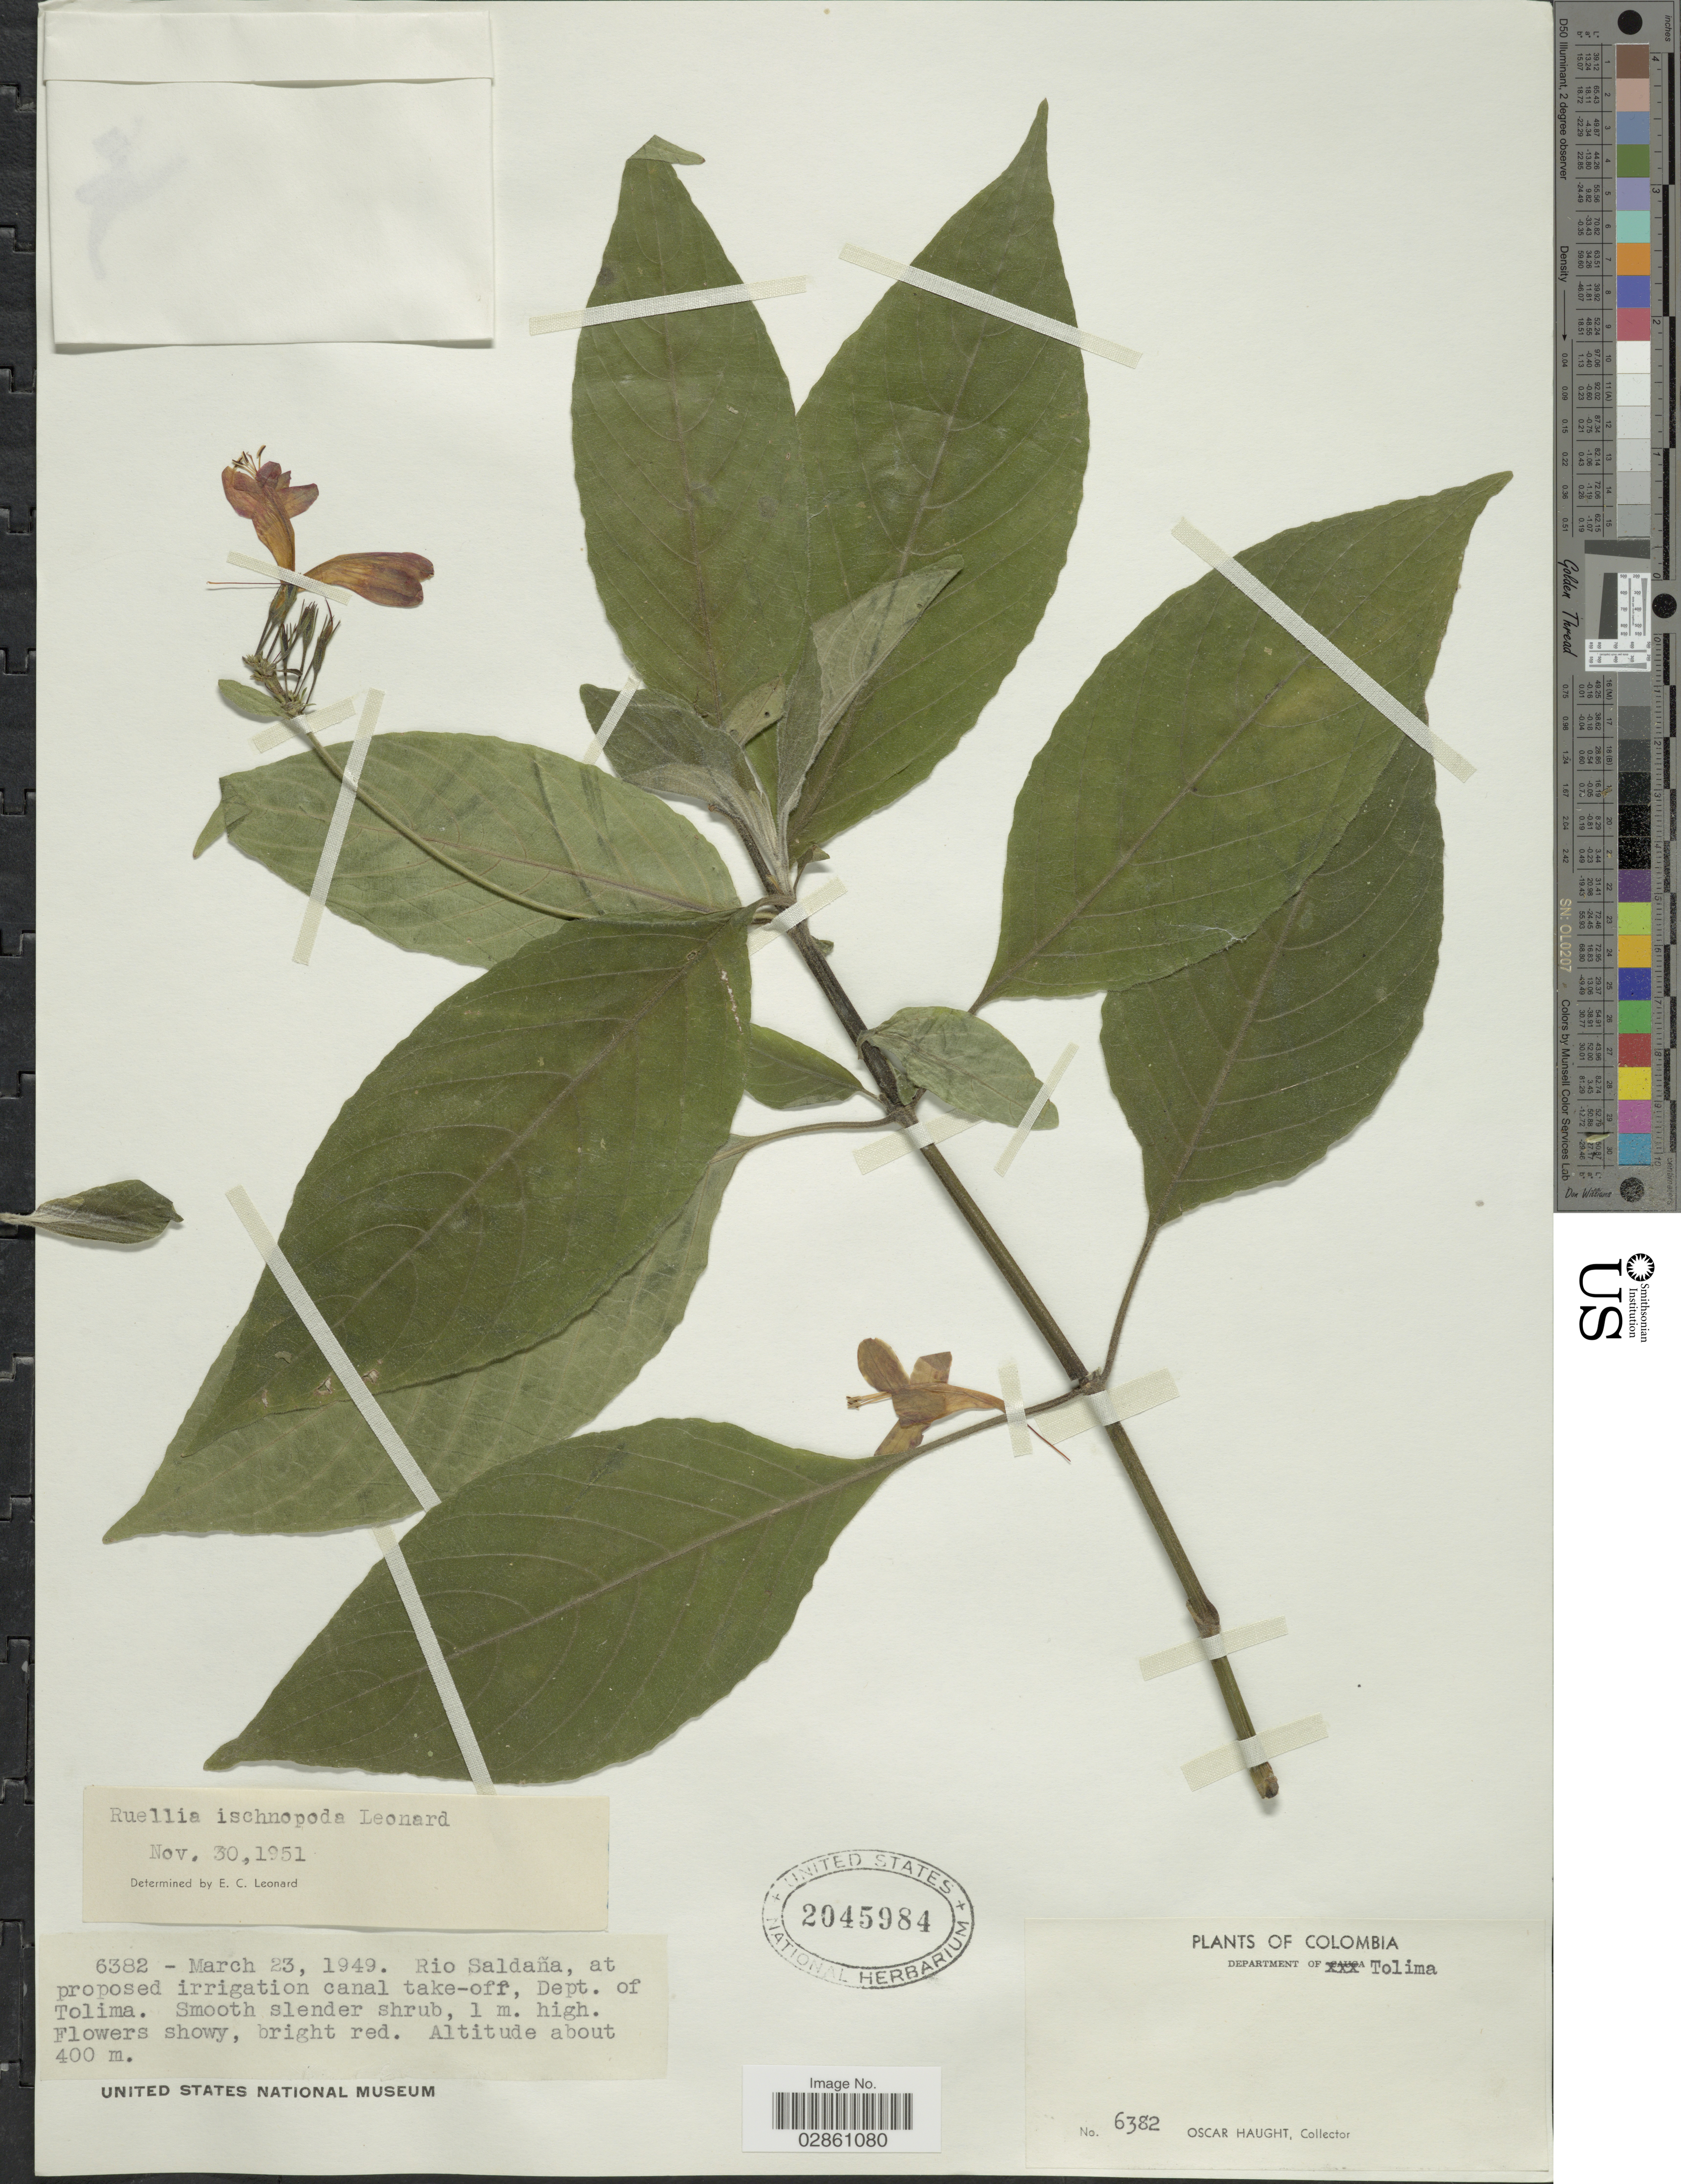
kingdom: Plantae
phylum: Tracheophyta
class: Magnoliopsida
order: Lamiales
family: Acanthaceae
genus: Ruellia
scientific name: Ruellia ischnopoda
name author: Leonard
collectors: O. L. Haught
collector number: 6382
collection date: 1949-03-23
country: Colombia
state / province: Tolima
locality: Department of Tolima. Rio Saldana, at proposed irrigation canal take-off.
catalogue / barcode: US 2045984